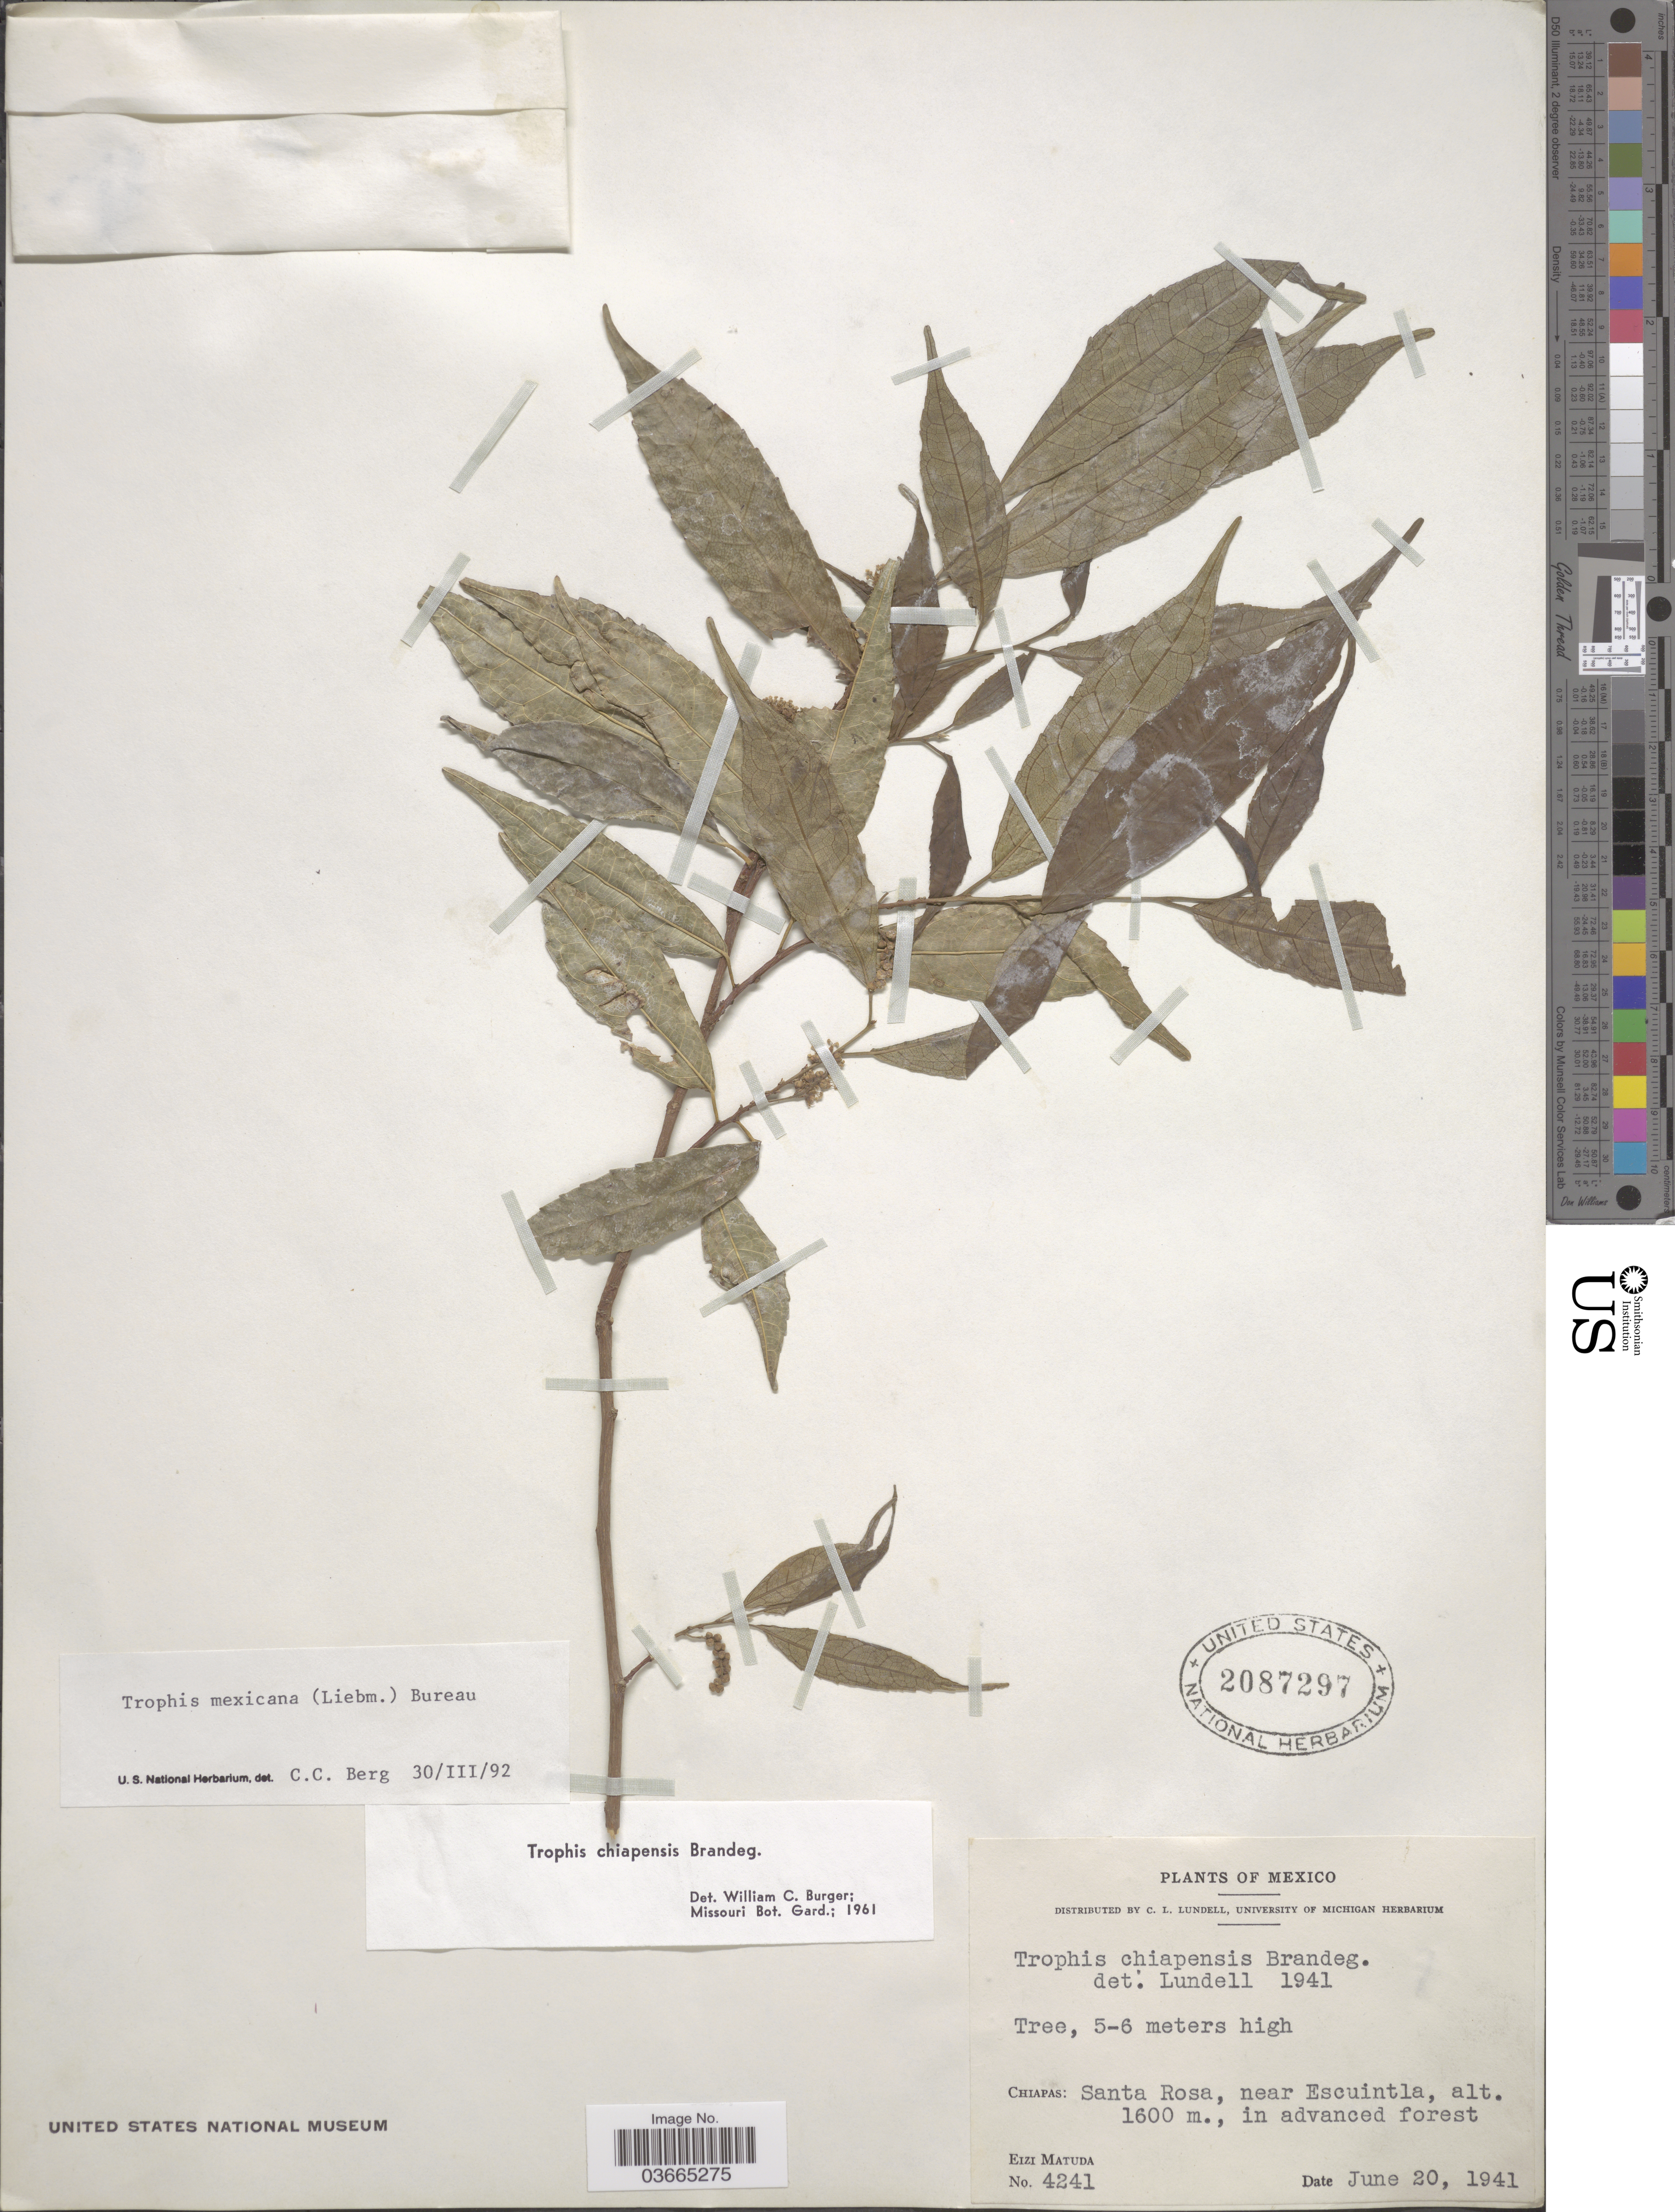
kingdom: Plantae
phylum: Tracheophyta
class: Magnoliopsida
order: Rosales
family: Moraceae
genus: Trophis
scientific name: Trophis mexicana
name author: (Liebm.) Bureau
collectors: E. Matuda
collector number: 4241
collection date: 1941-06-20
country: Mexico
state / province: Chiapas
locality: Santa Rosa, near Escuintla.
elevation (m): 1600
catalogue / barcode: US 2087297